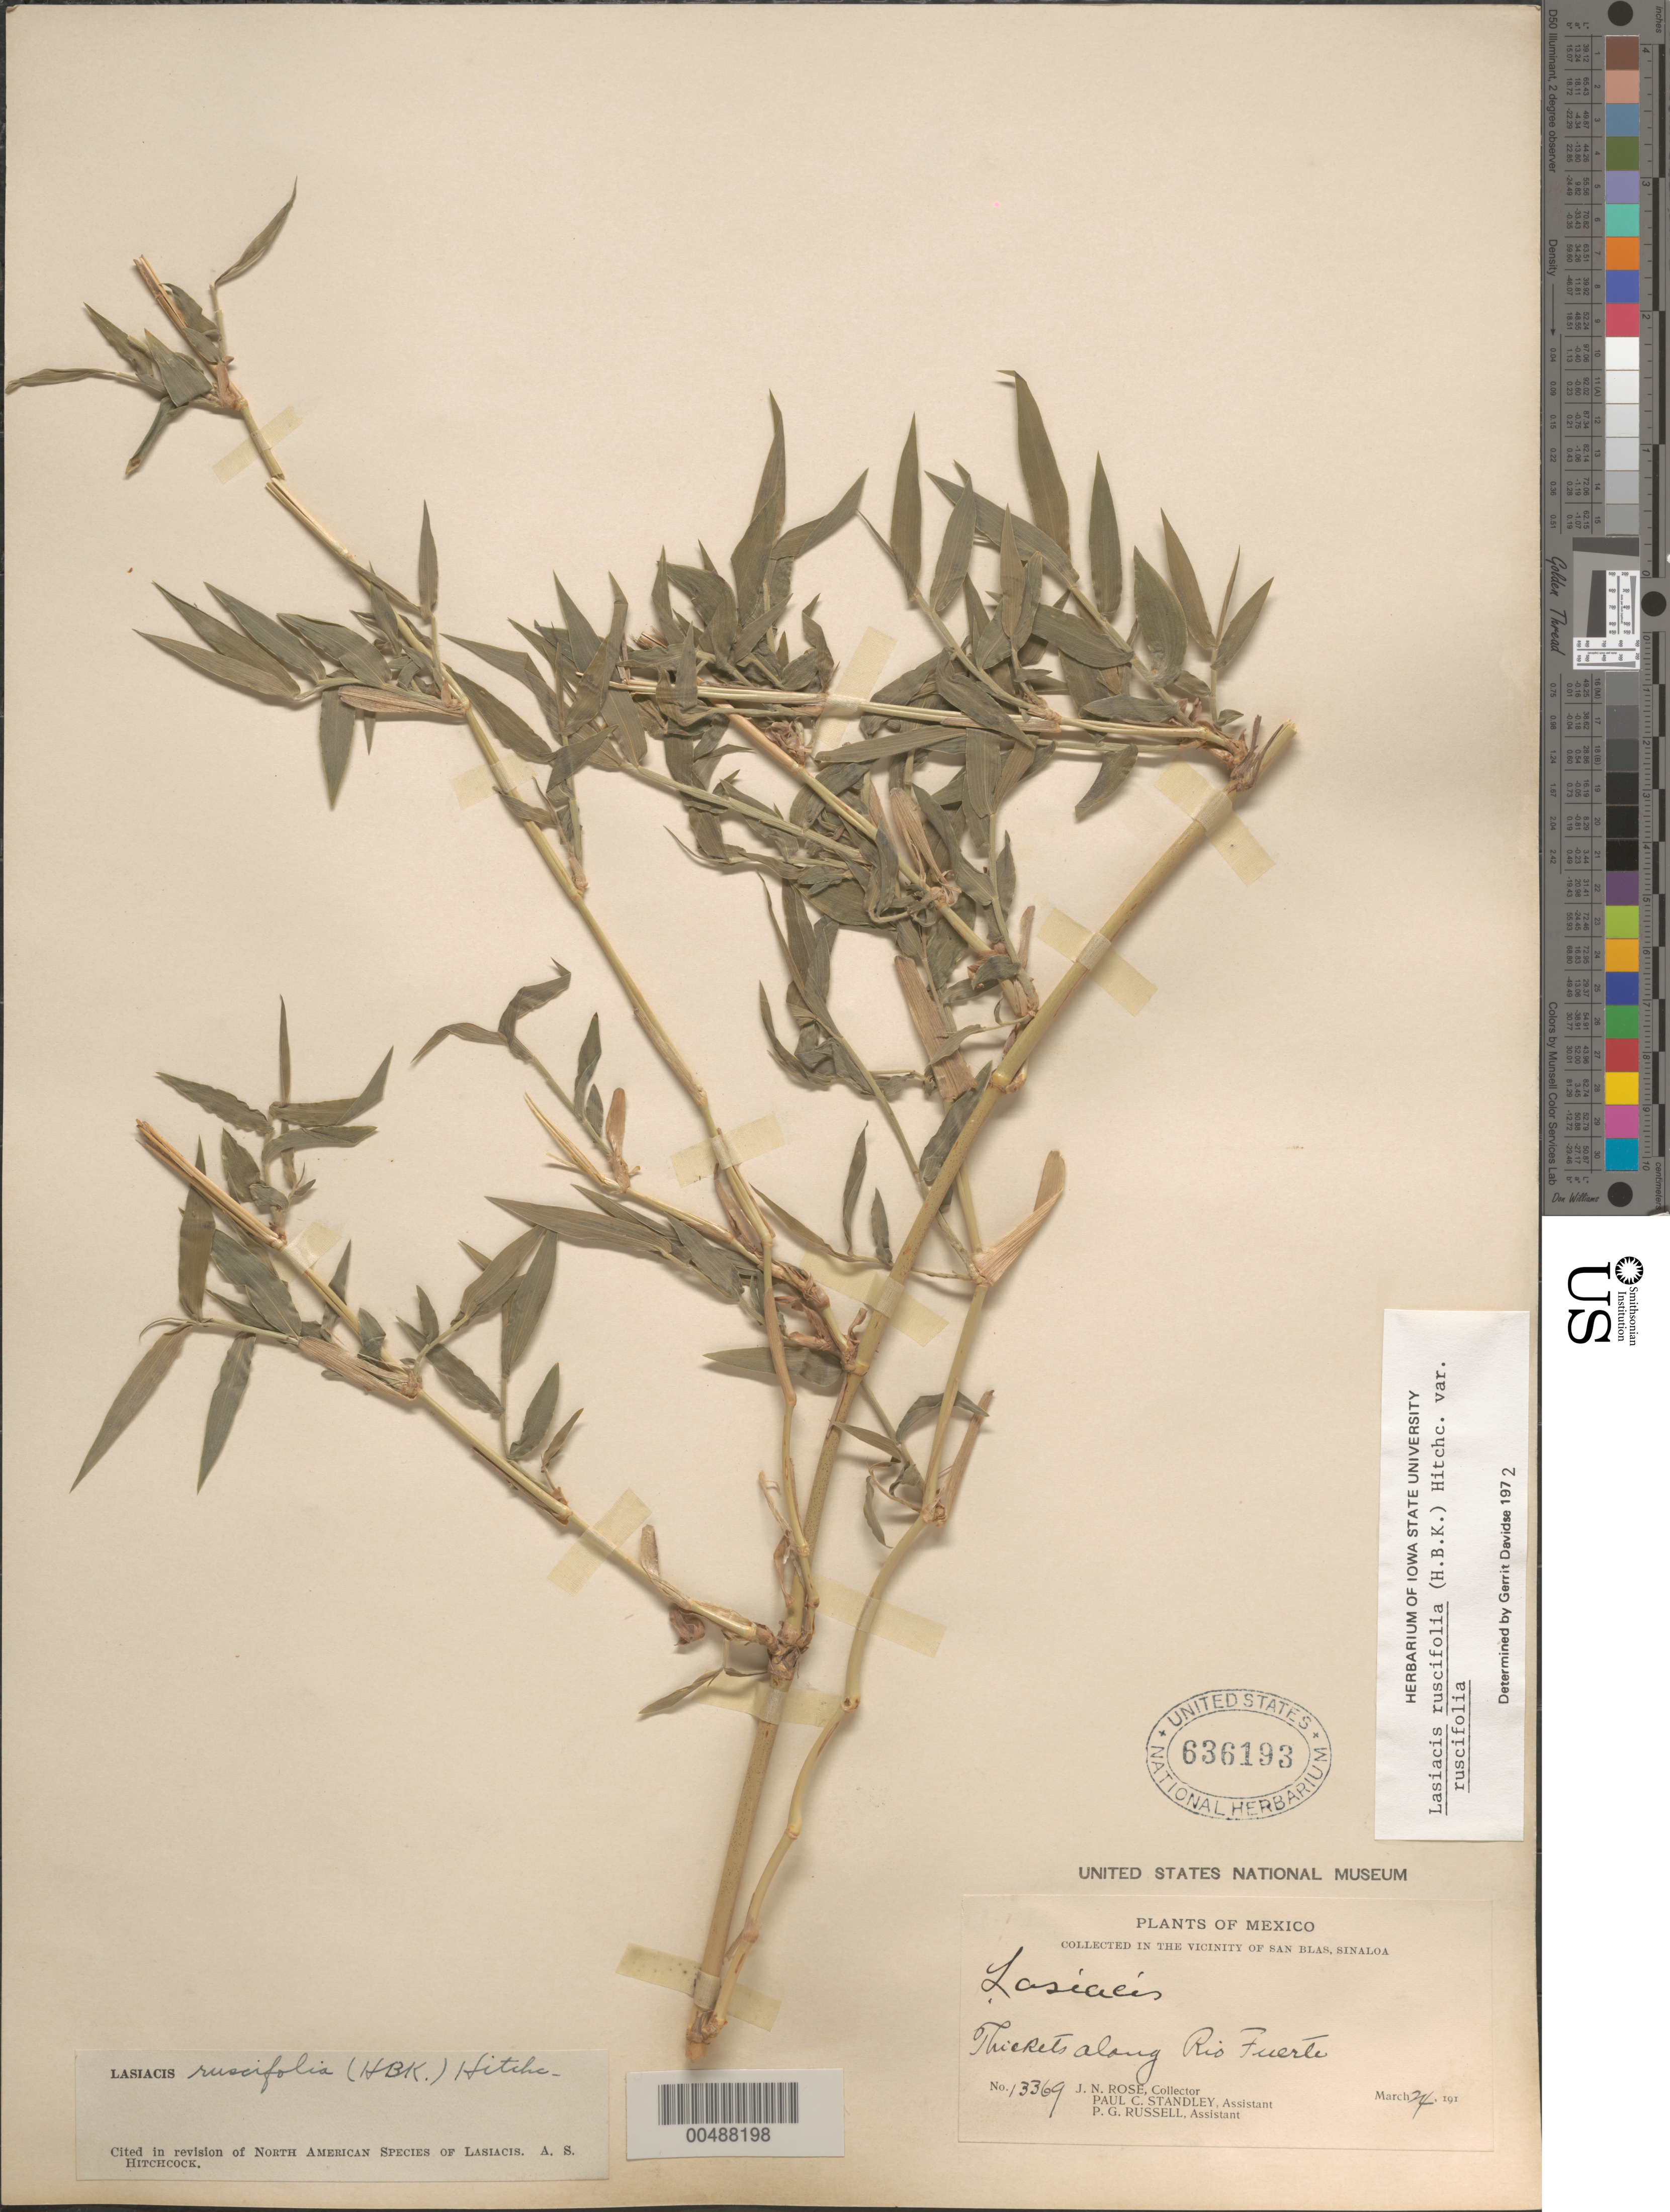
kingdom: Plantae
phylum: Tracheophyta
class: Liliopsida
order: Poales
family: Poaceae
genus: Lasiacis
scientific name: Lasiacis ruscifolia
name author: (Kunth) Hitchc.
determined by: Davidse, Gerrit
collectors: J. N. Rose, P. C. Standley & P. G. Russell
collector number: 13369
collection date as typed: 24 Mar 191?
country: Mexico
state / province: Sinaloa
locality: In the vicinity of San Blas, along Rio Fuerte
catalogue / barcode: US 636193